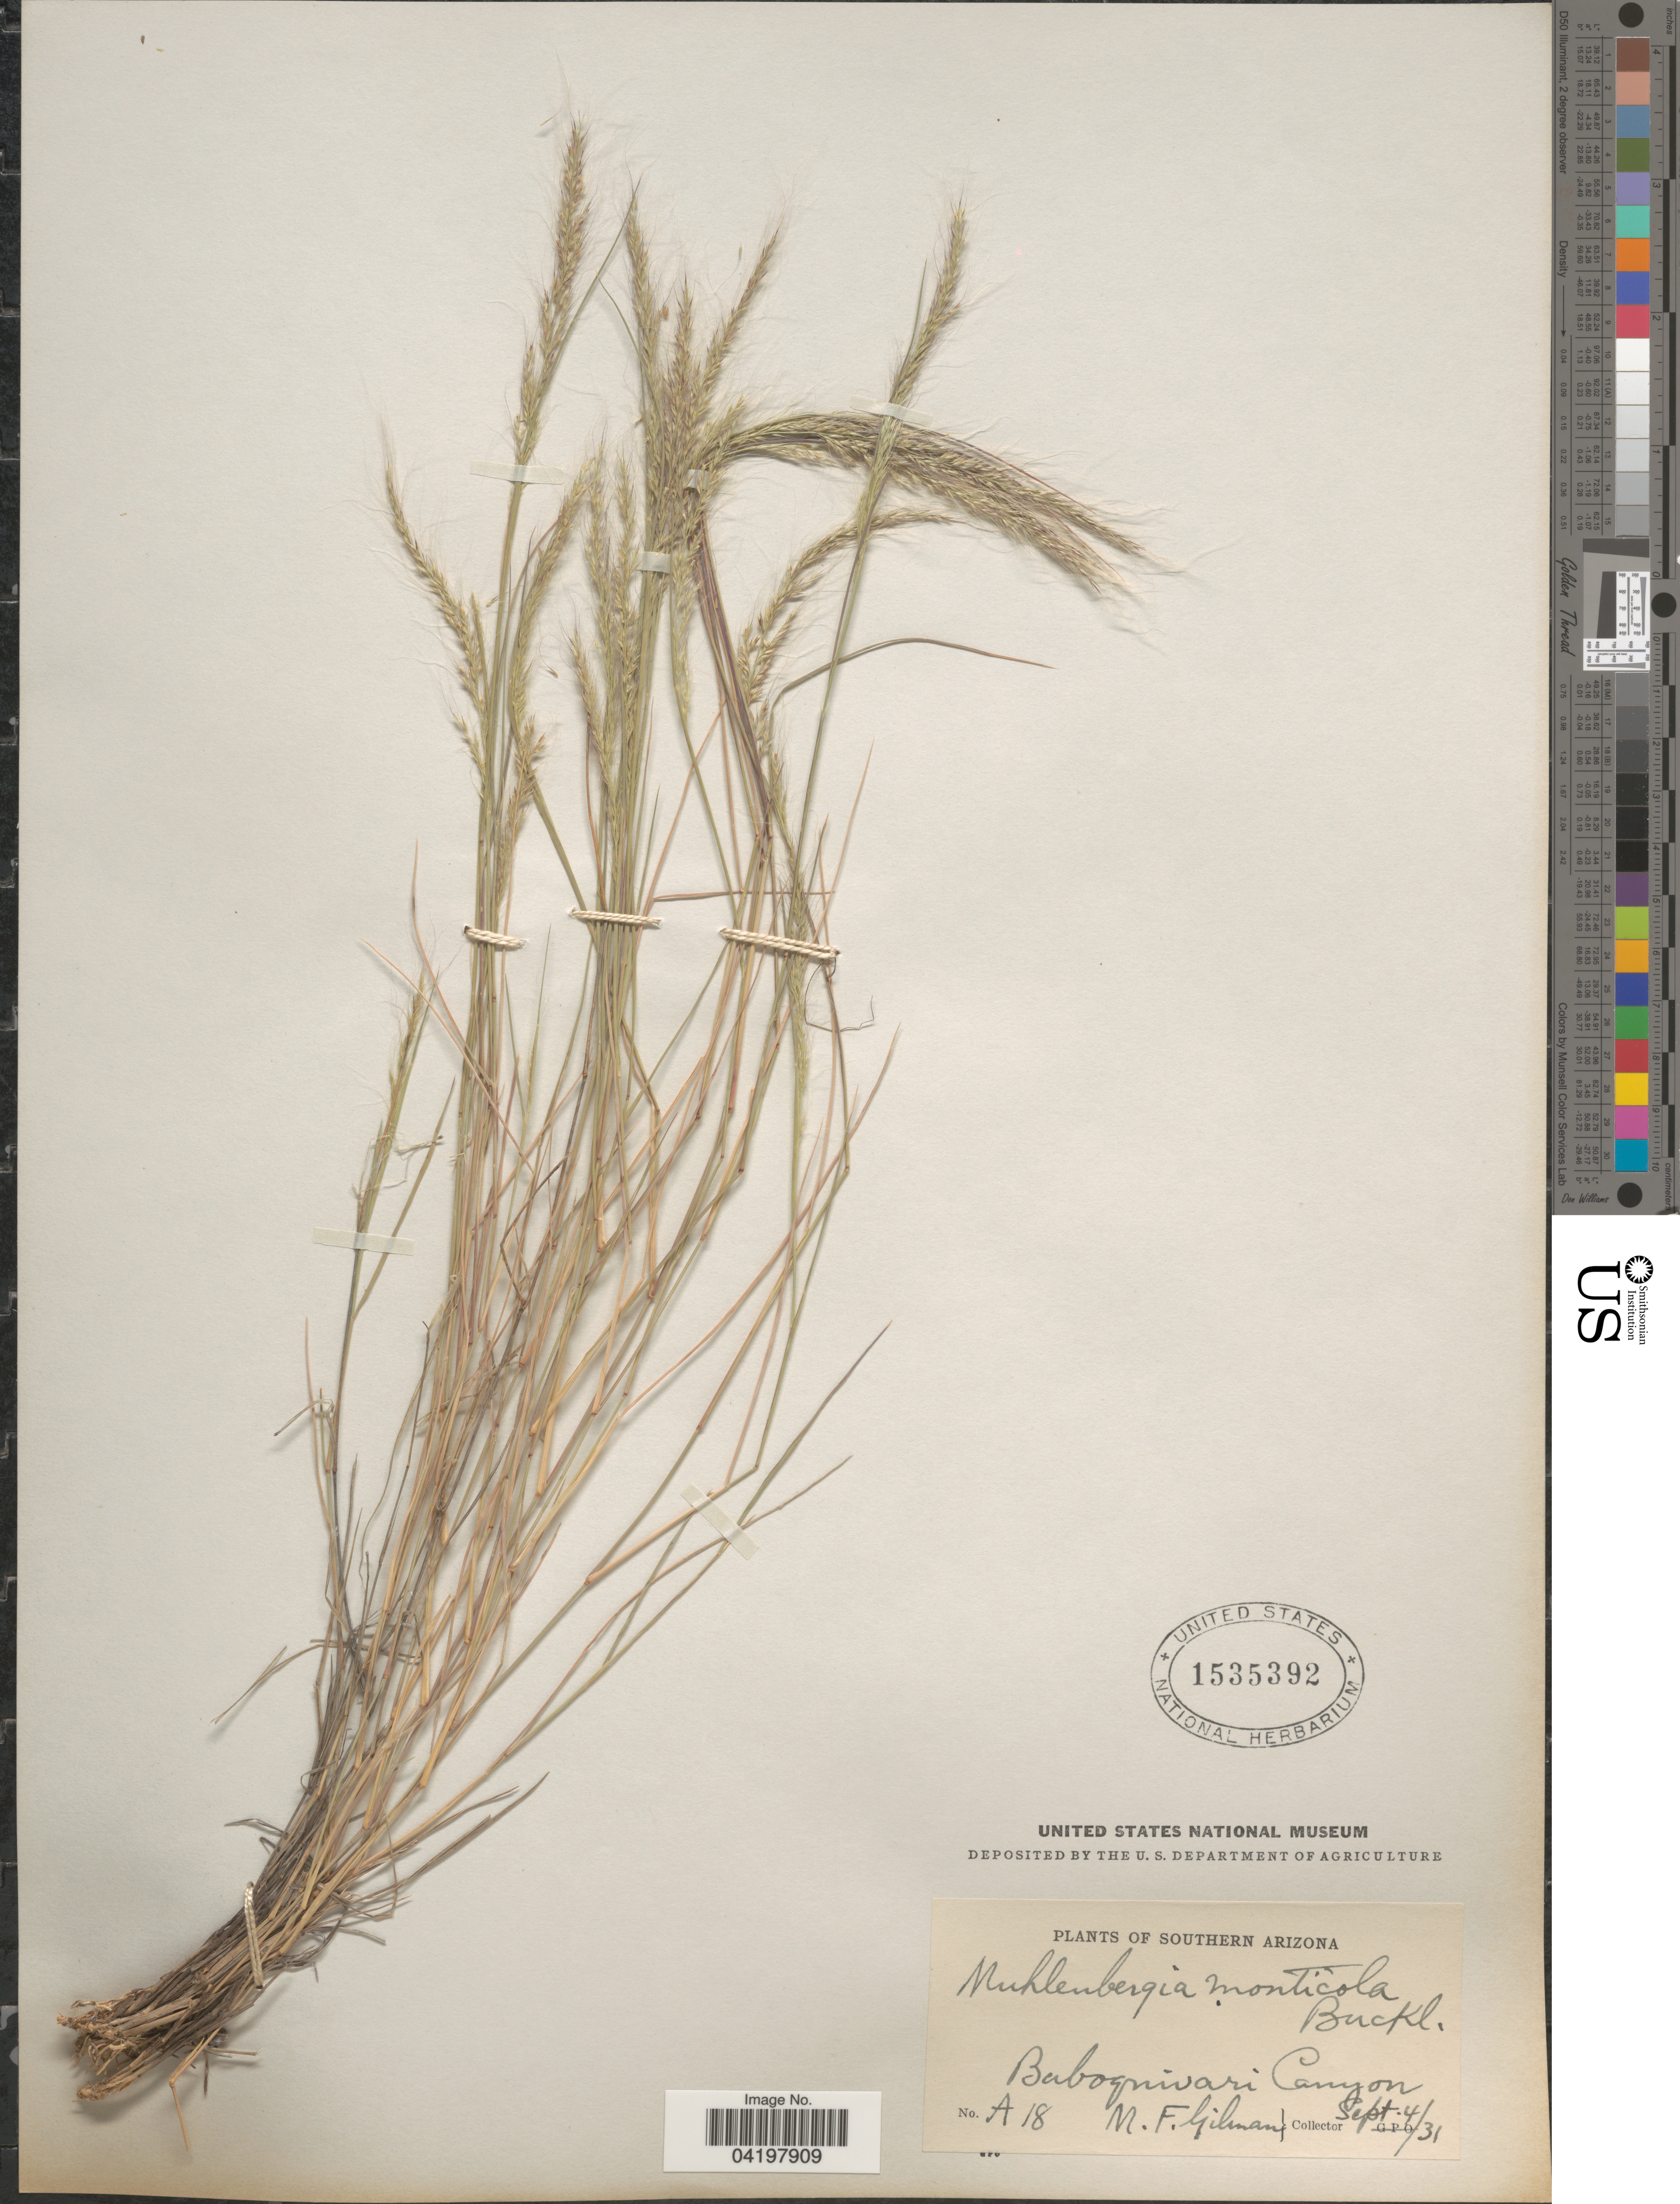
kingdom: Plantae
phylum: Tracheophyta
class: Liliopsida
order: Poales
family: Poaceae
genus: Muhlenbergia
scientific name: Muhlenbergia tenuifolia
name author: (Kunth) Kunth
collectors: M. F. Gilman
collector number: A18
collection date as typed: Transcribed d/m/y: 4/9/31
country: United States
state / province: Arizona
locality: Southern Arizona. Baboquivari Canyon.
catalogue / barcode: US 1535392